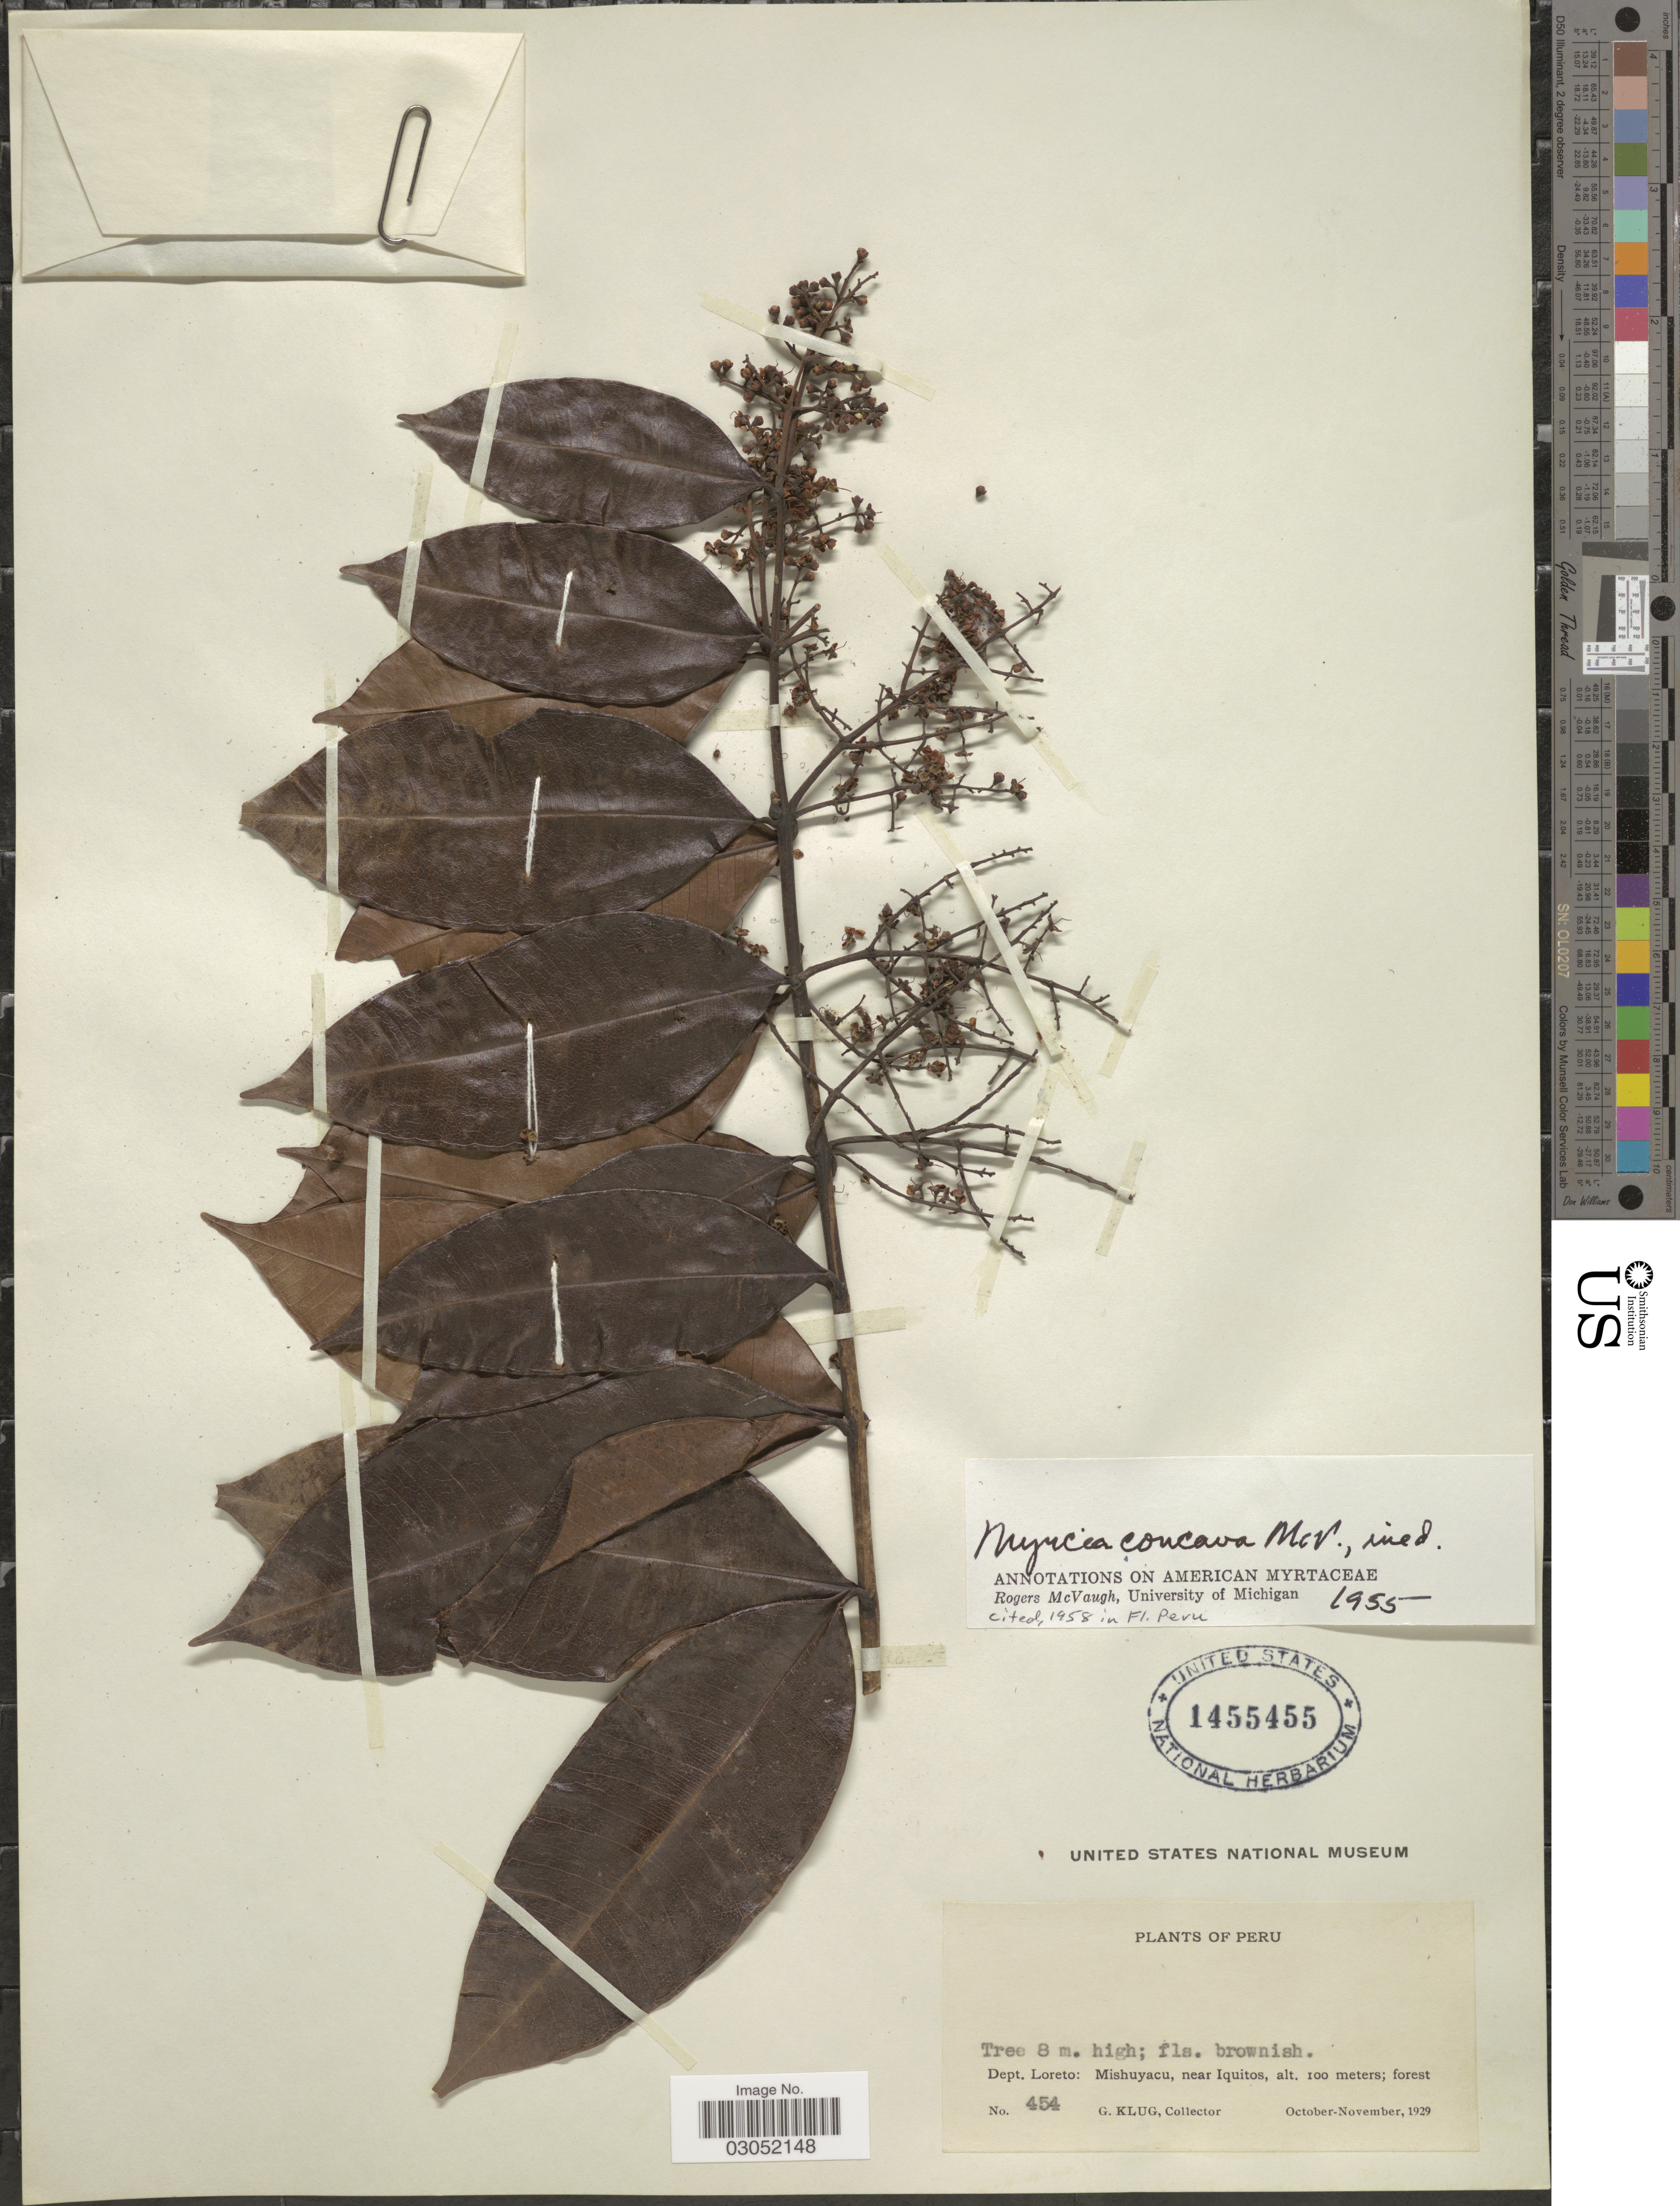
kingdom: Plantae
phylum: Tracheophyta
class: Magnoliopsida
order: Myrtales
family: Myrtaceae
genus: Myrcia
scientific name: Myrcia concava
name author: McVaugh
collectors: G. Klug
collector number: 454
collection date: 1929-10/1929-11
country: Peru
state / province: Loreto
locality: Dept. Loreto: Mishuyacu, near Iquitos.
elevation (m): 100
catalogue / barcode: US 1455455